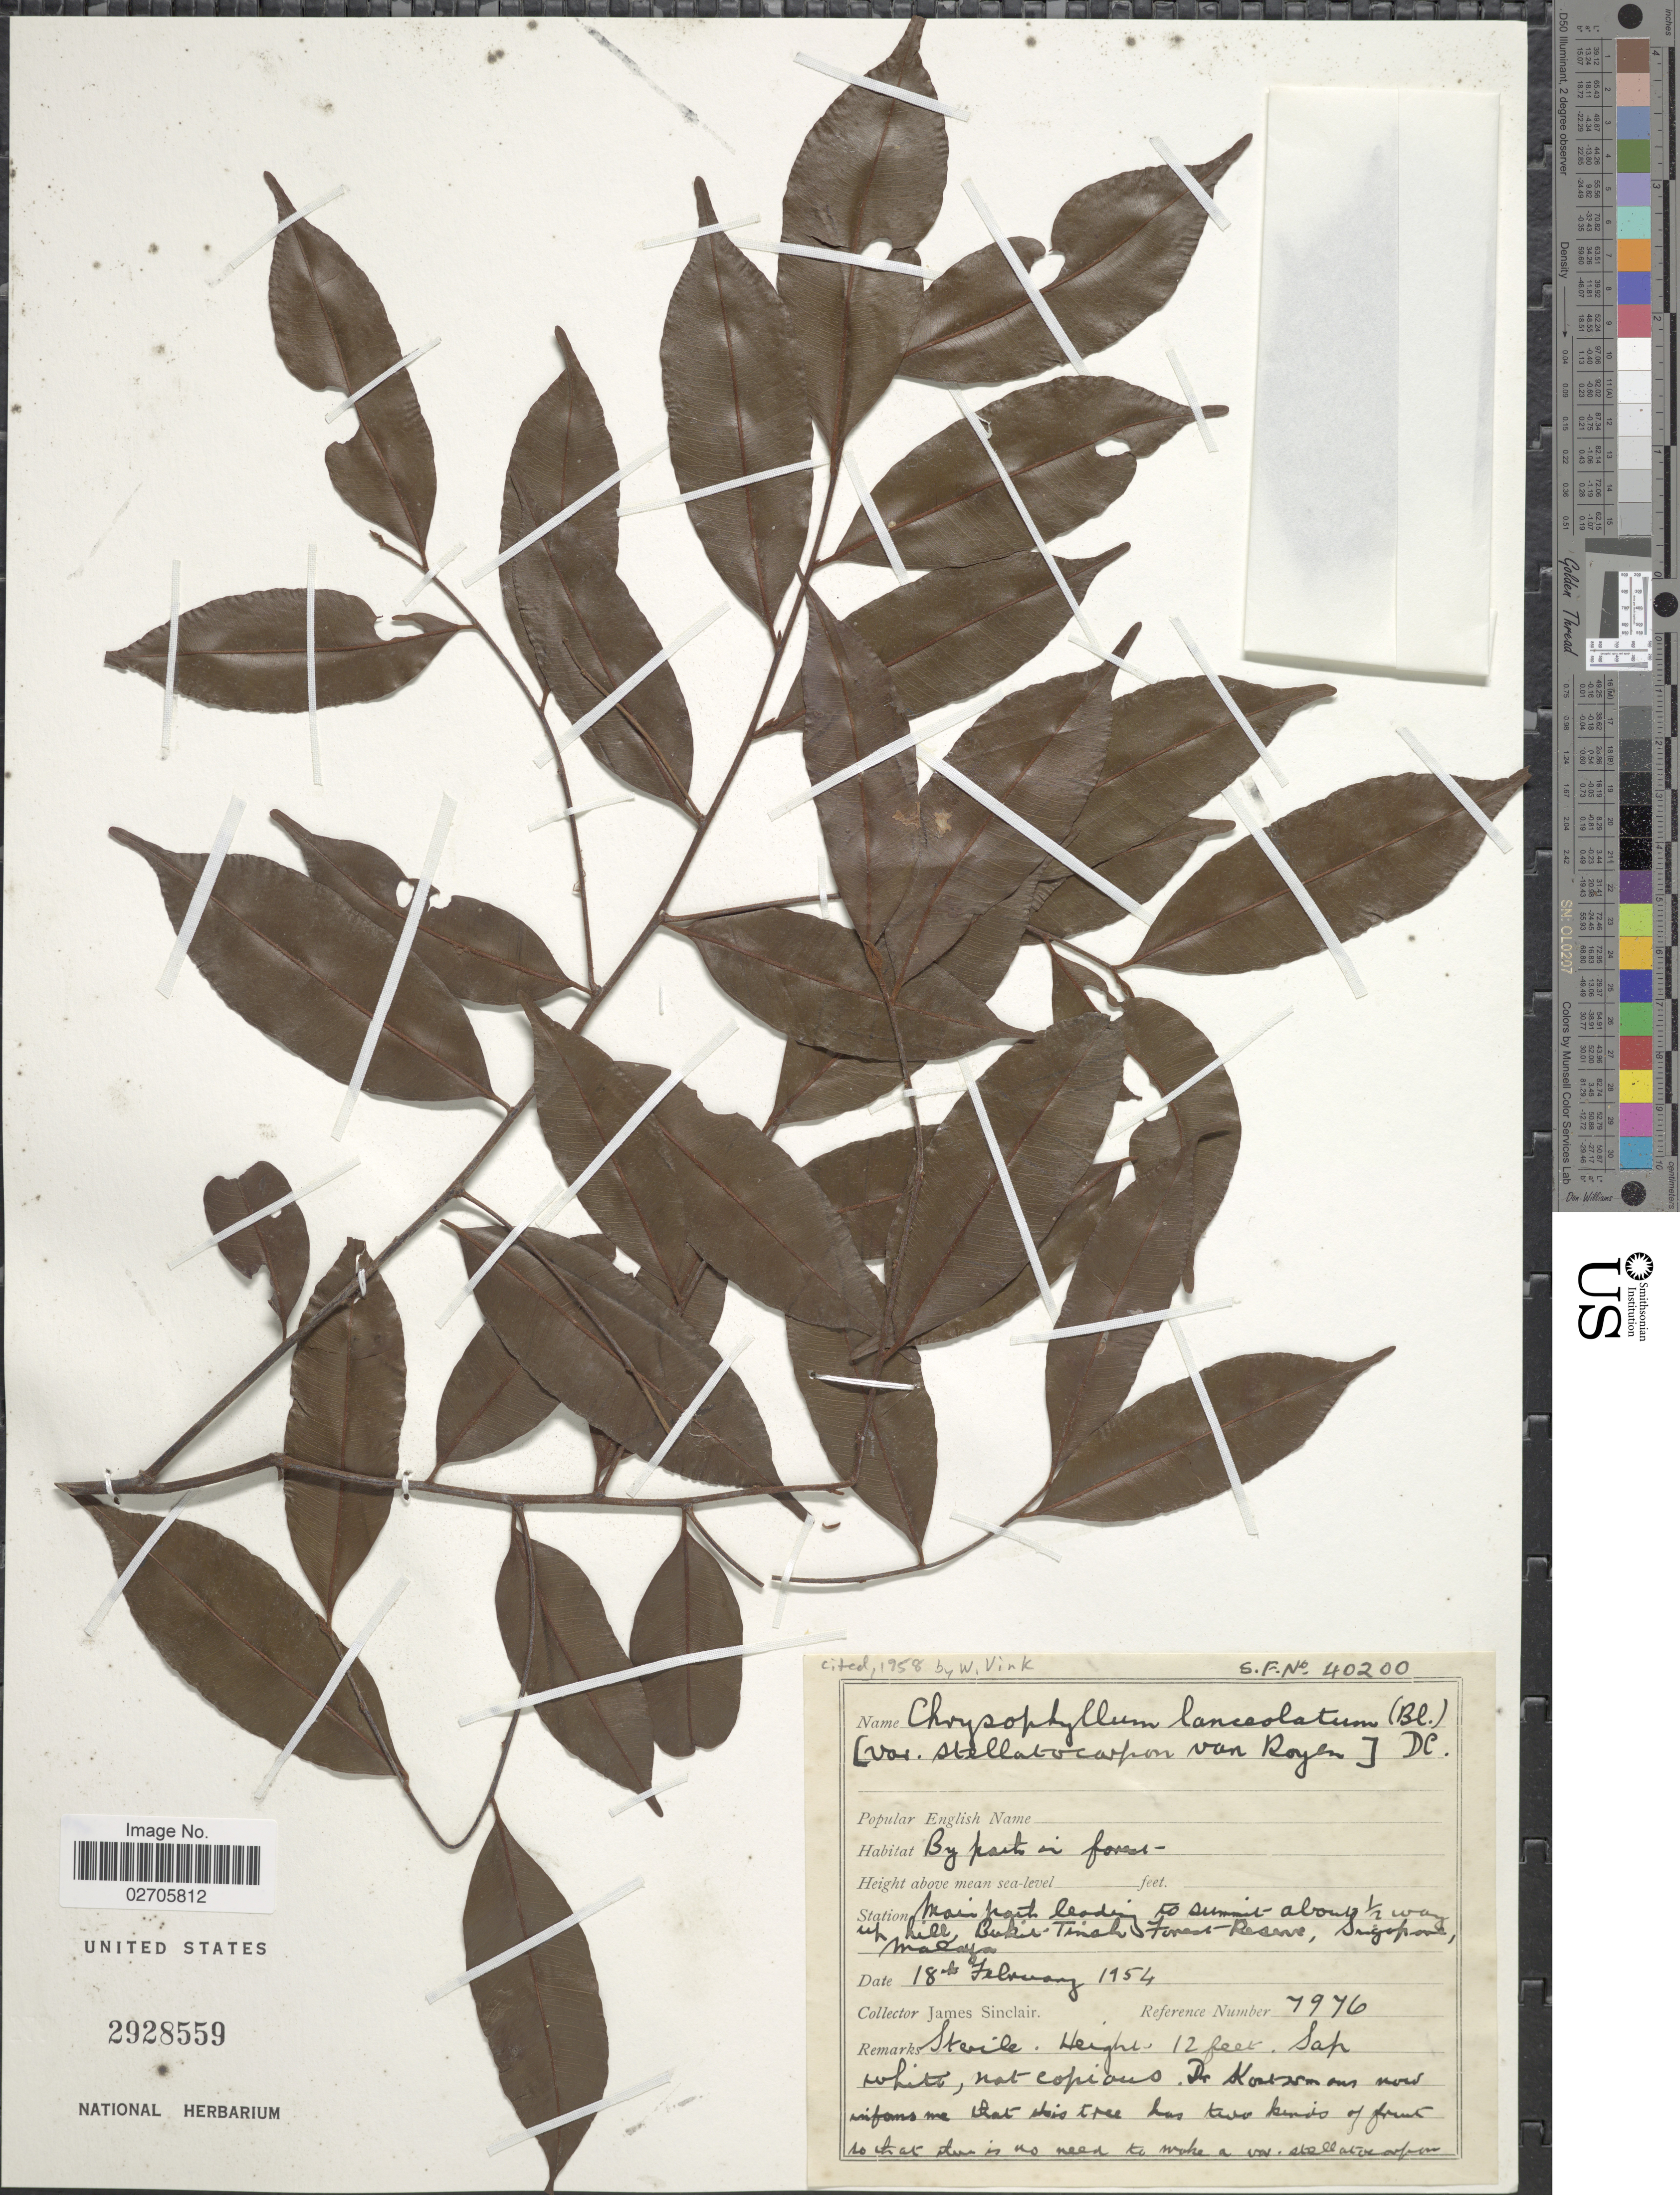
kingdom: Plantae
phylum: Tracheophyta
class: Magnoliopsida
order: Ericales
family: Sapotaceae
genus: Chrysophyllum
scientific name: Chrysophyllum lanceolatum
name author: (Blume) A. DC.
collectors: J. Sinclair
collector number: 7976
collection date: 1954-02-18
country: Singapore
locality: Main north leading to summit about ½ way up hill, Bukit Timah Forest-Reserve, Malaya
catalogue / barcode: US 2928559